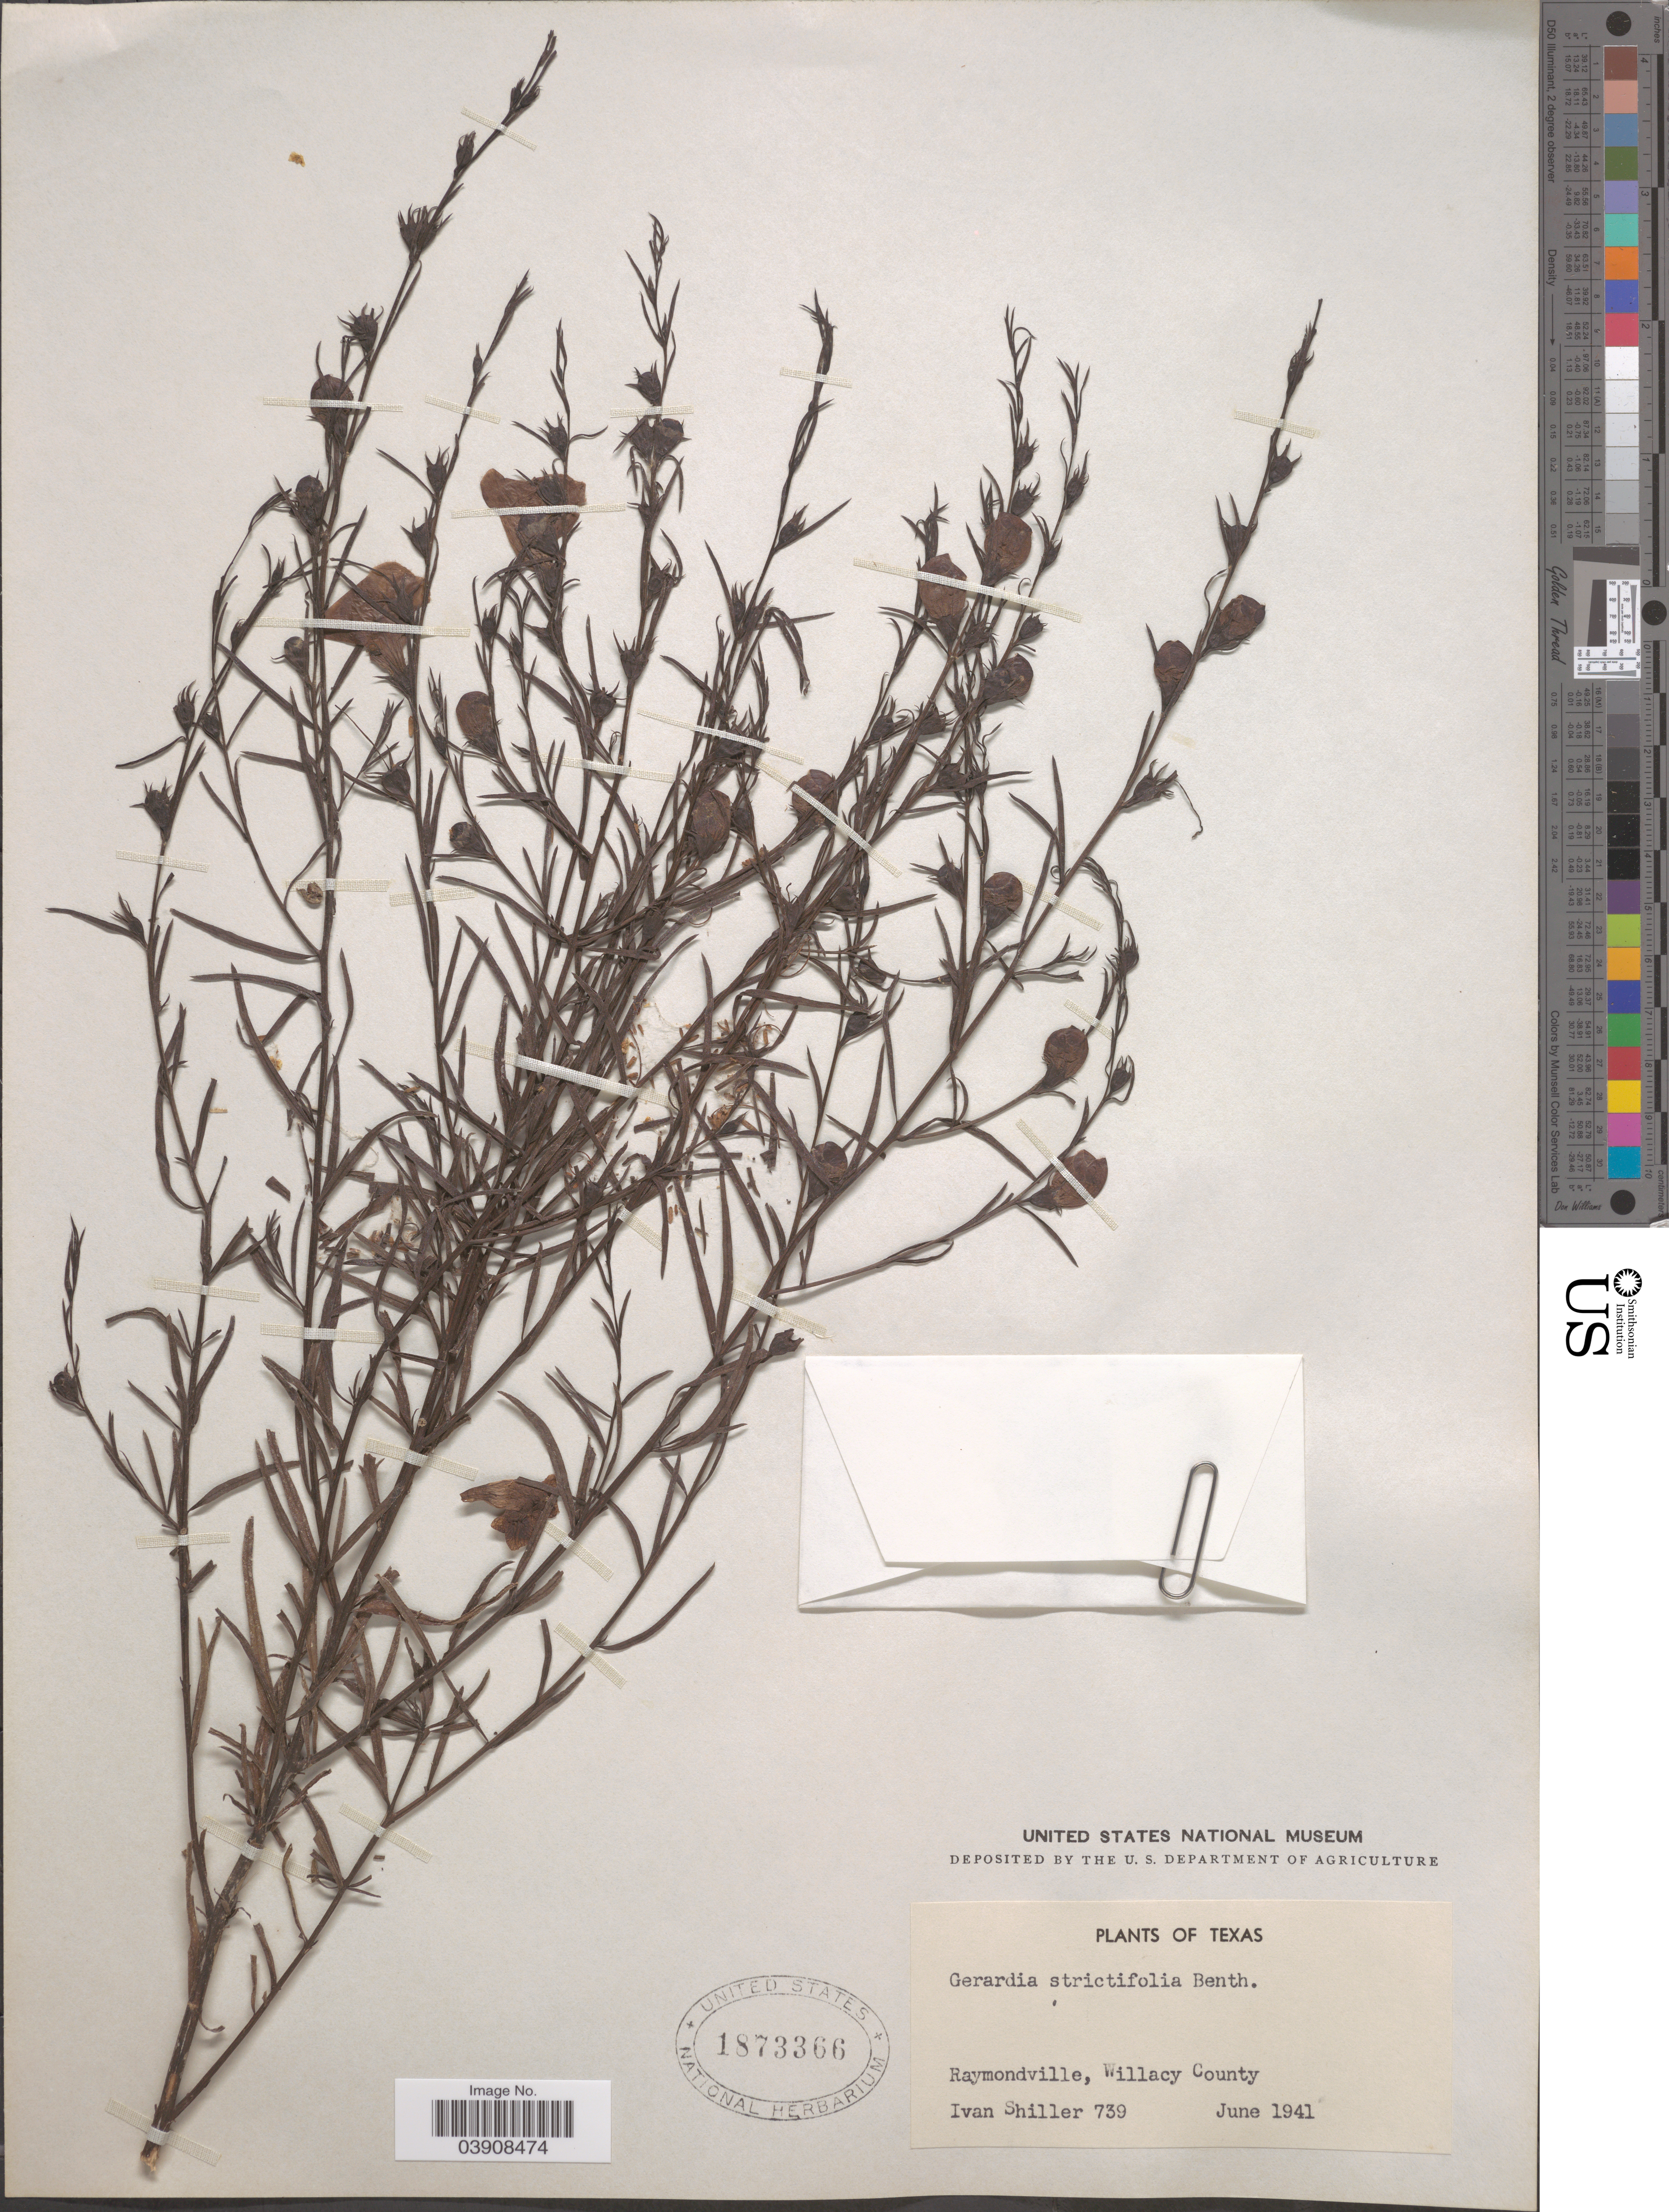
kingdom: Plantae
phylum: Tracheophyta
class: Magnoliopsida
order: Lamiales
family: Orobanchaceae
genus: Agalinis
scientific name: Agalinis strictifolia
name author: (Benth.) Pennell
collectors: I. Shiller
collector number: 739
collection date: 1941-06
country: United States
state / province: Texas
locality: Raymondville,Willacy County.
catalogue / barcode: US 1873366